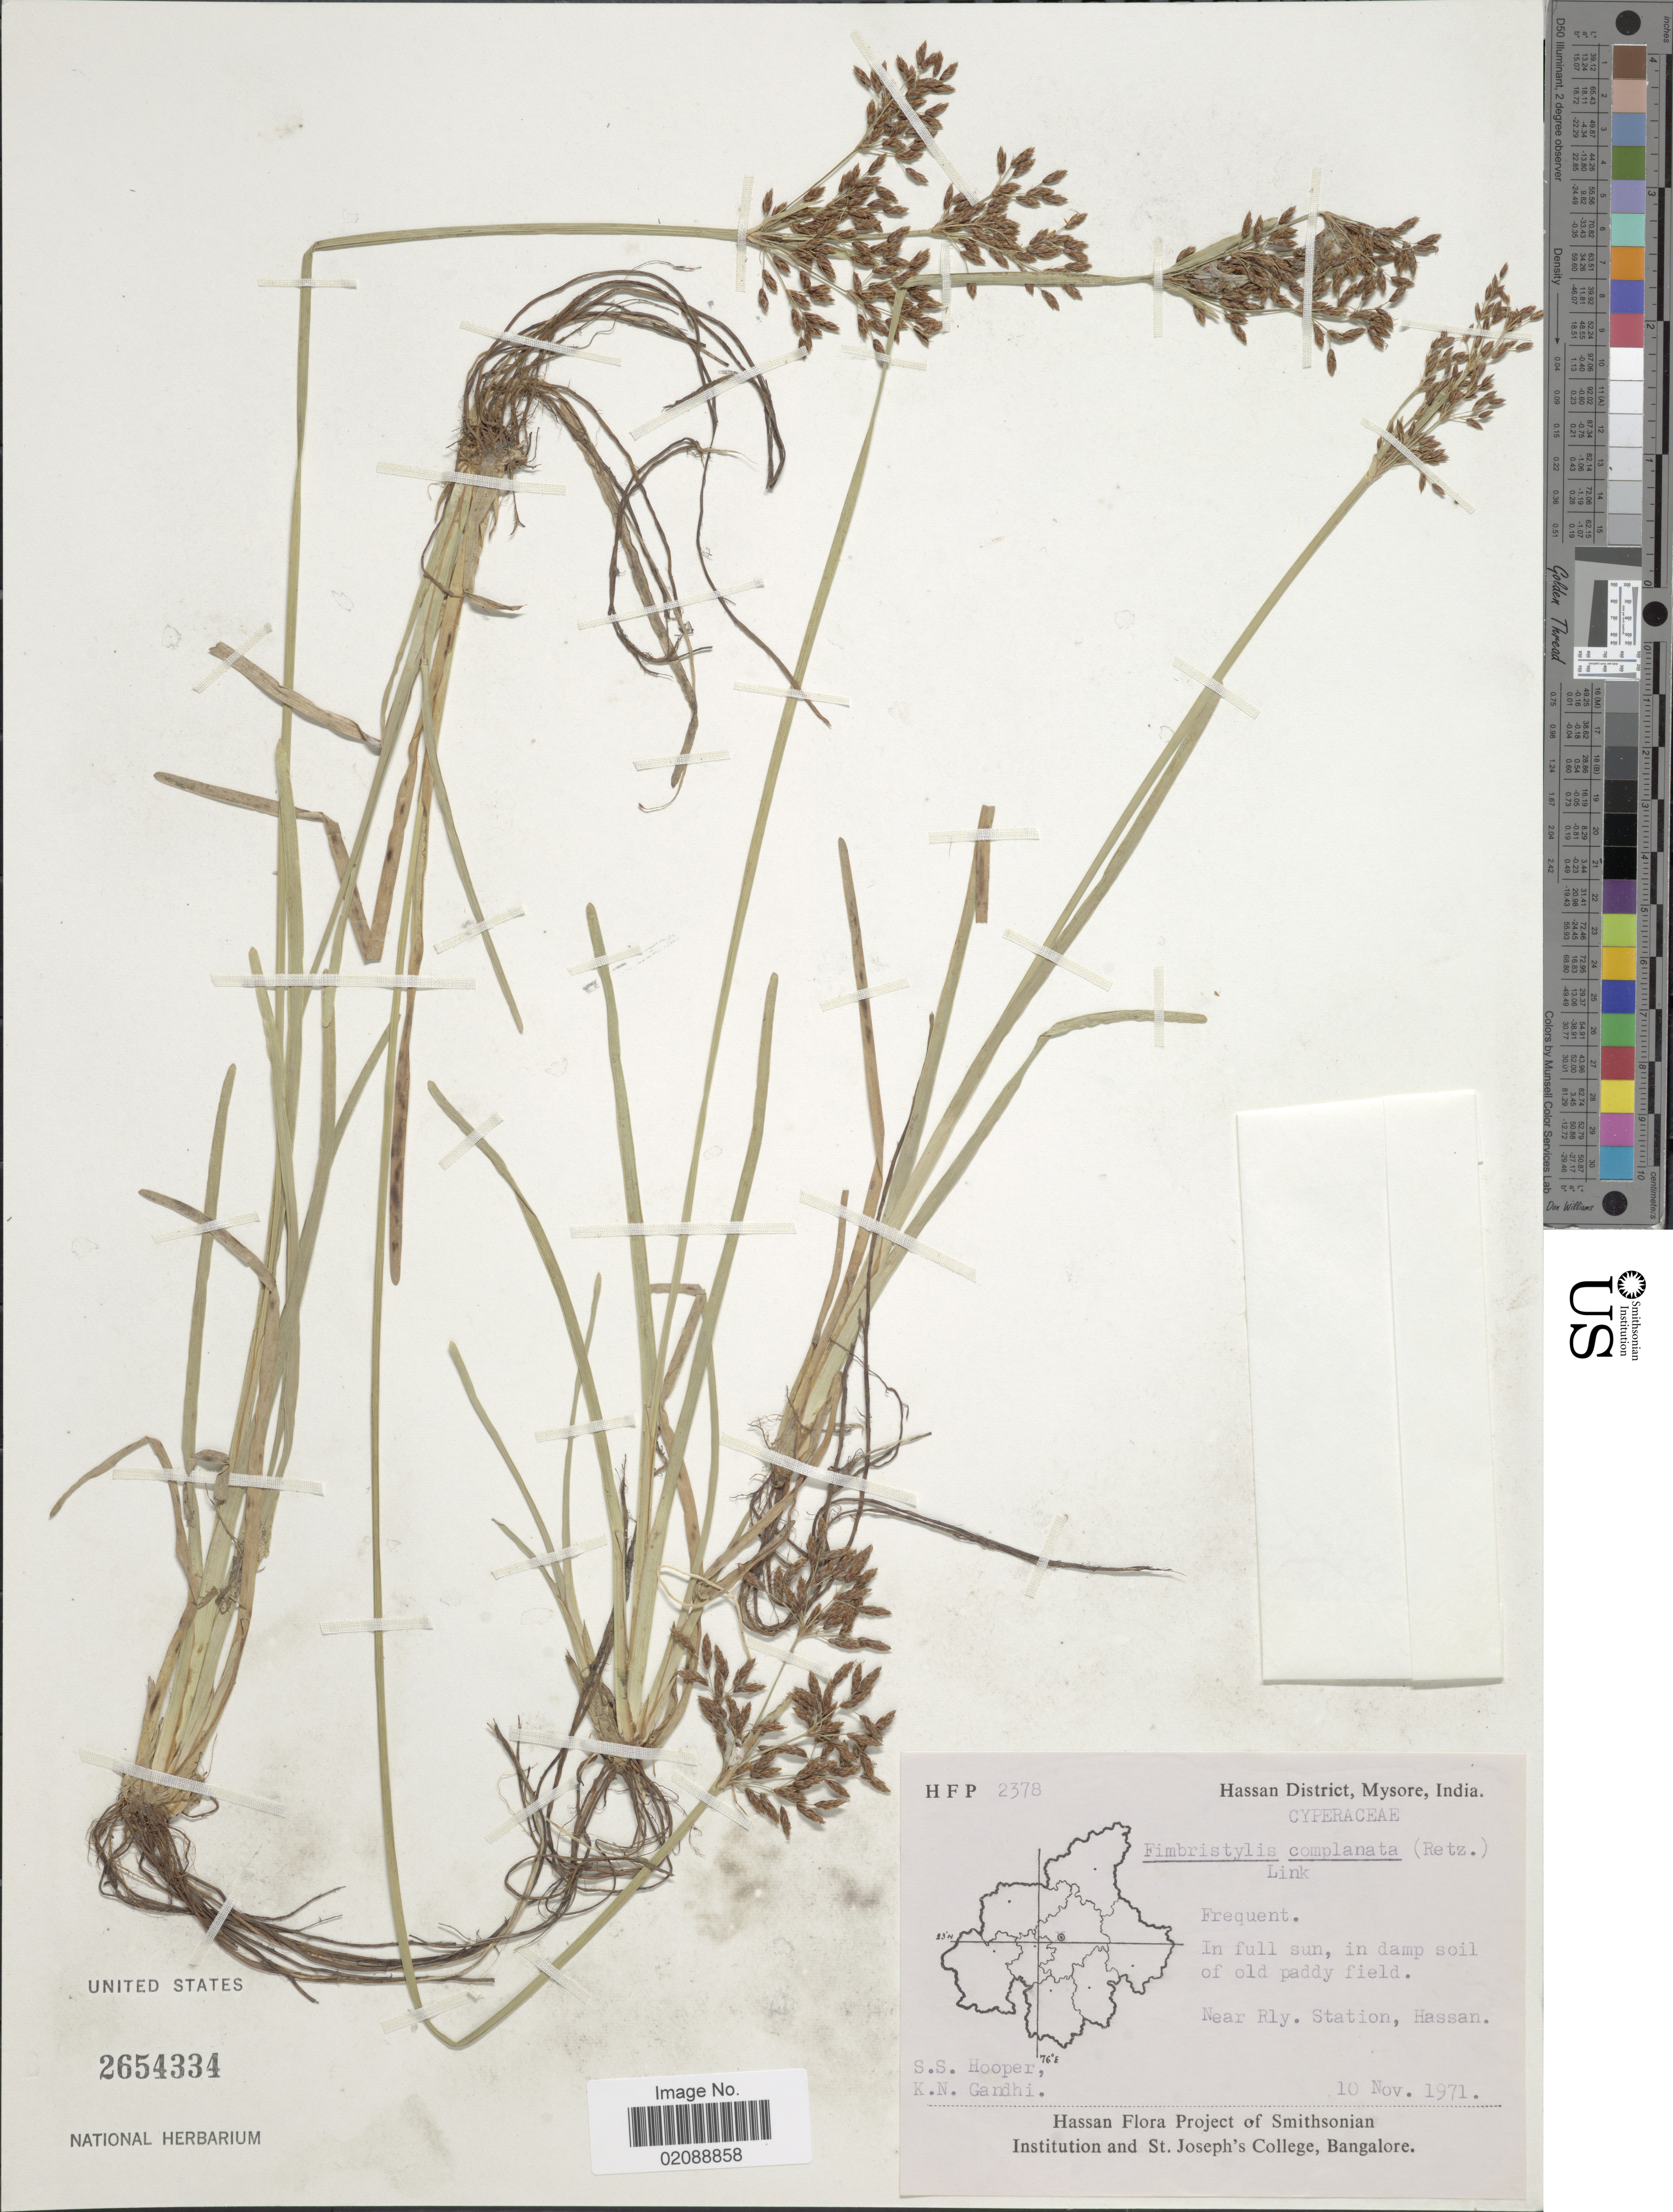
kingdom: Plantae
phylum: Tracheophyta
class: Liliopsida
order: Poales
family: Cyperaceae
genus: Fimbristylis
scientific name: Fimbristylis complanata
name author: (Retz.) Link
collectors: S. S. Hooper & K. N. Gandhi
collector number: HFP 2378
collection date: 1971-11-10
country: India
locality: Hassan District, Mysore, near Rly. Station, Hassan.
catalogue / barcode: US 2654334